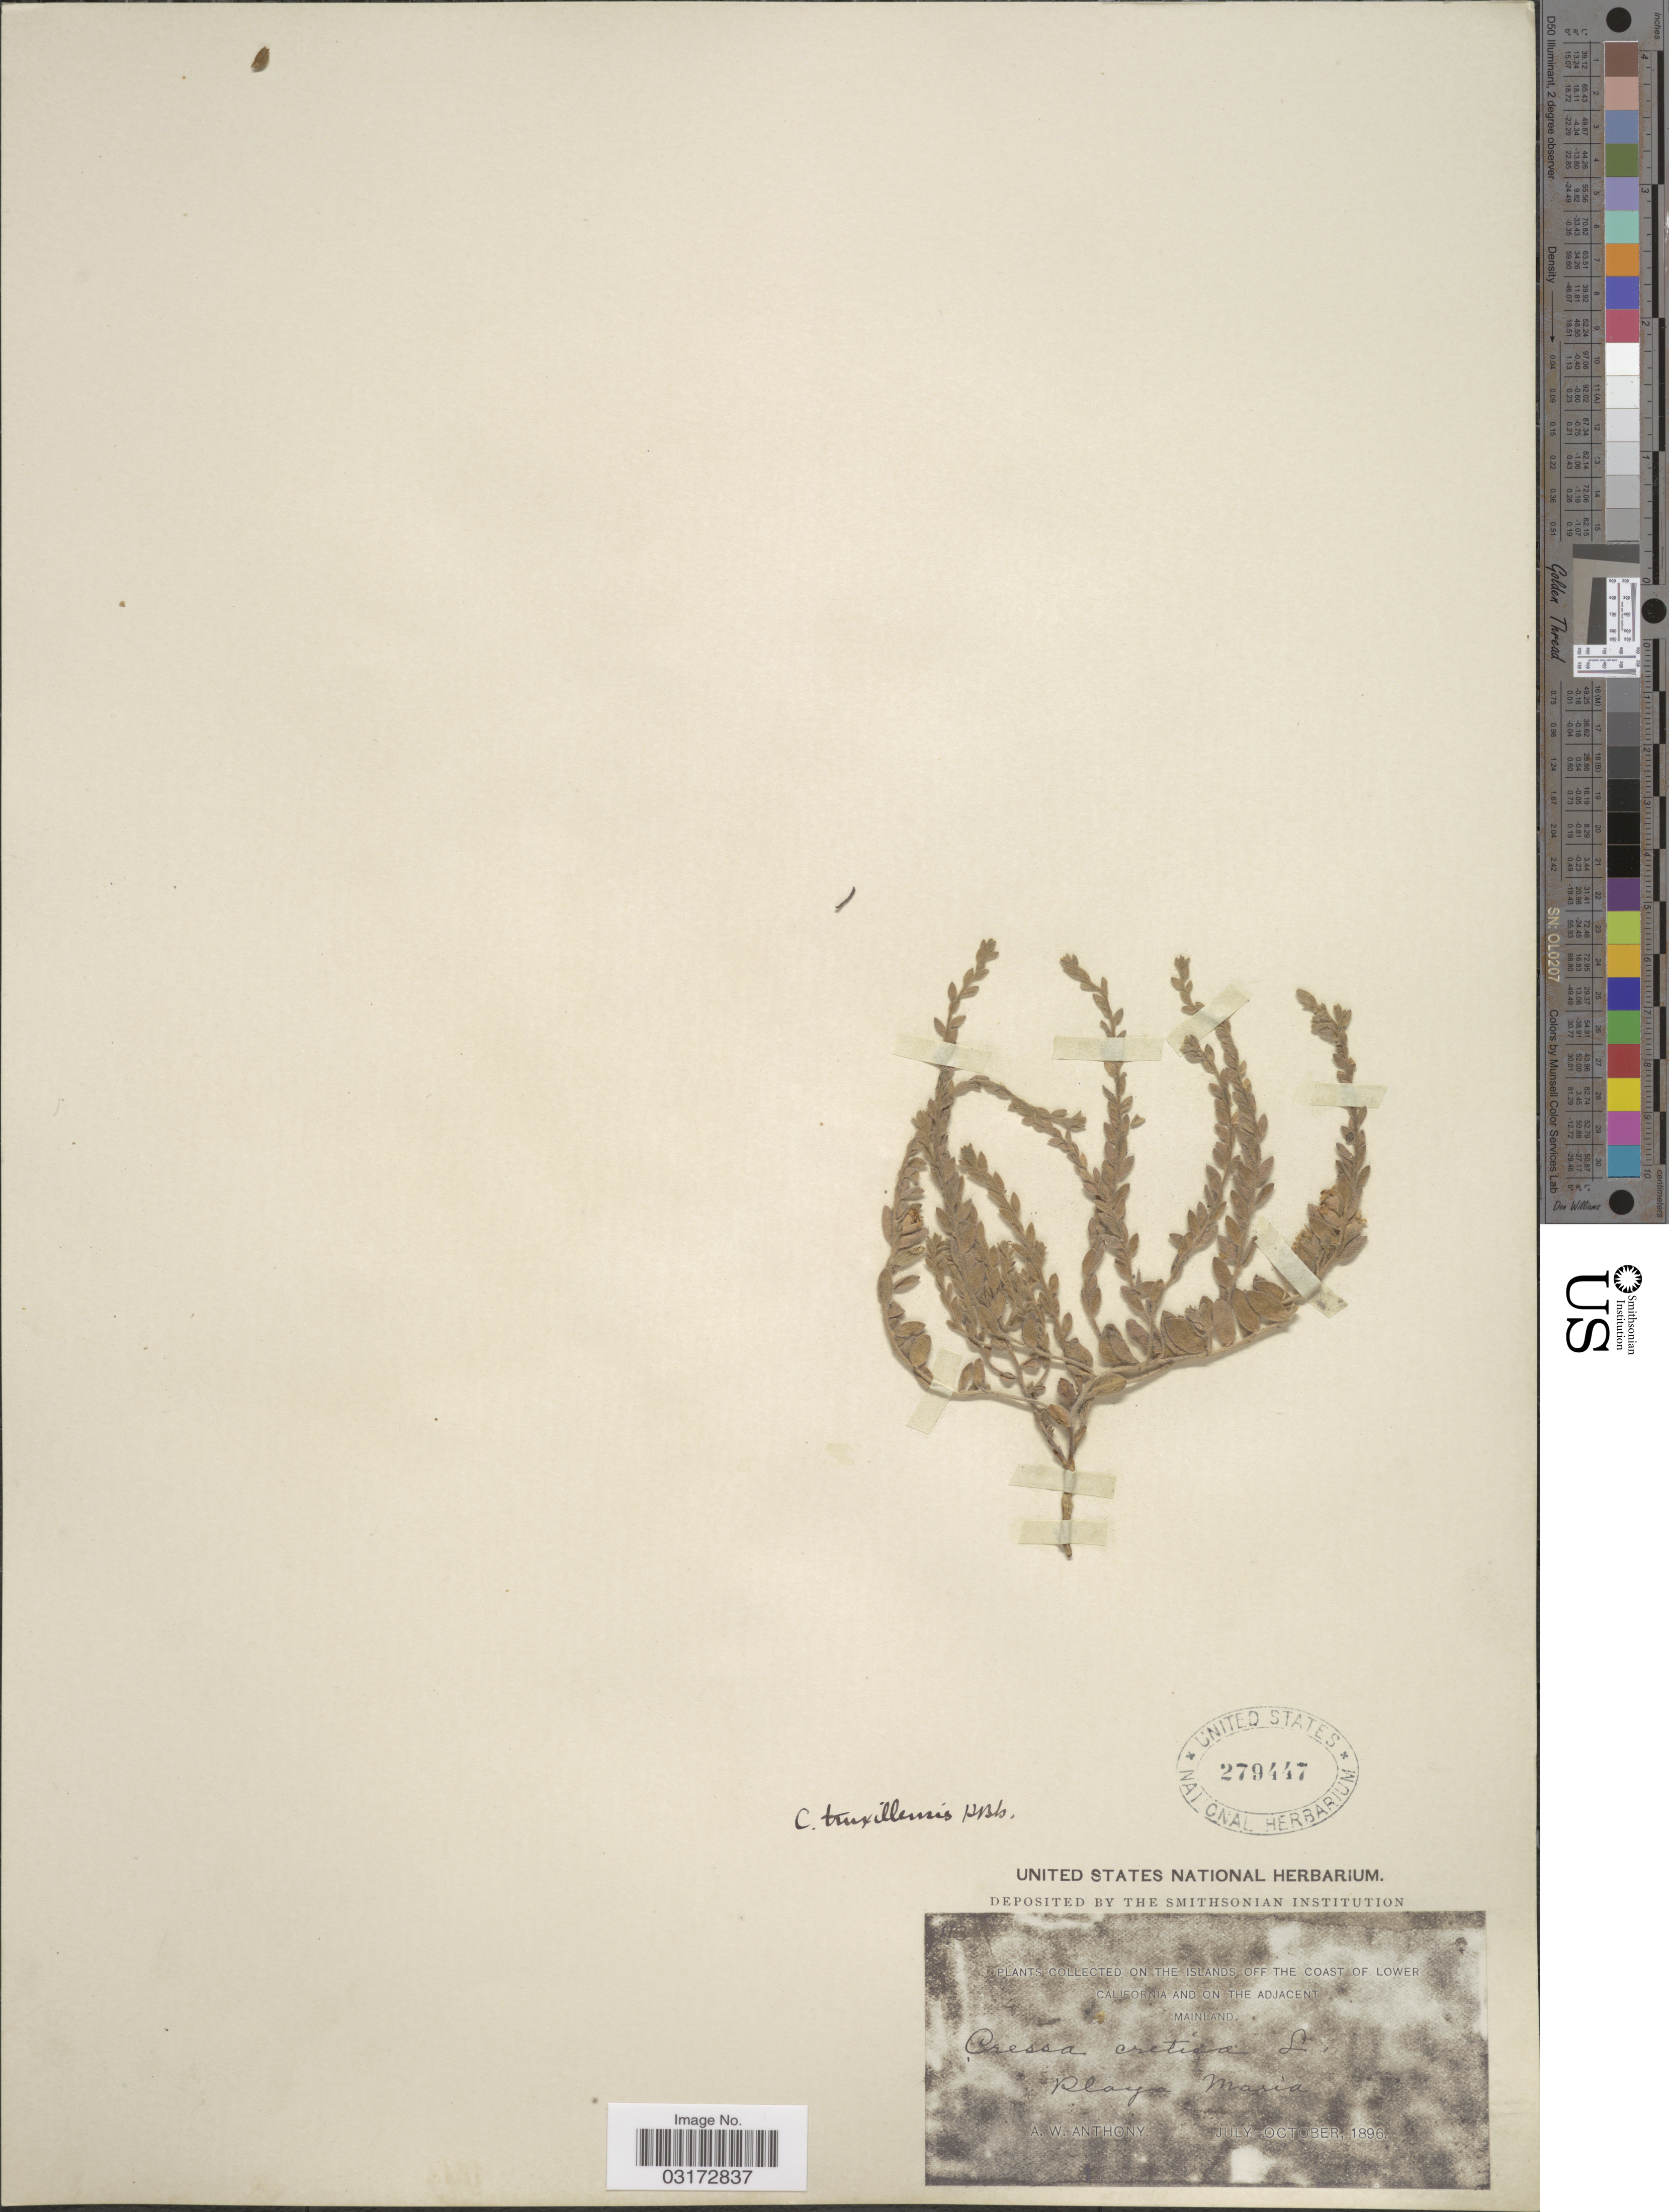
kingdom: Plantae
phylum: Tracheophyta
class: Magnoliopsida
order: Solanales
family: Convolvulaceae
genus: Cressa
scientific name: Cressa truxillensis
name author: Kunth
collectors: A. W. Anthony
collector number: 113*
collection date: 1896-07/1896-10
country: Mexico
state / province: Baja California Sur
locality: On the Island off the coast of Lower California and on the Adjacent Mainland, Playa Maria.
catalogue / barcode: US 279447